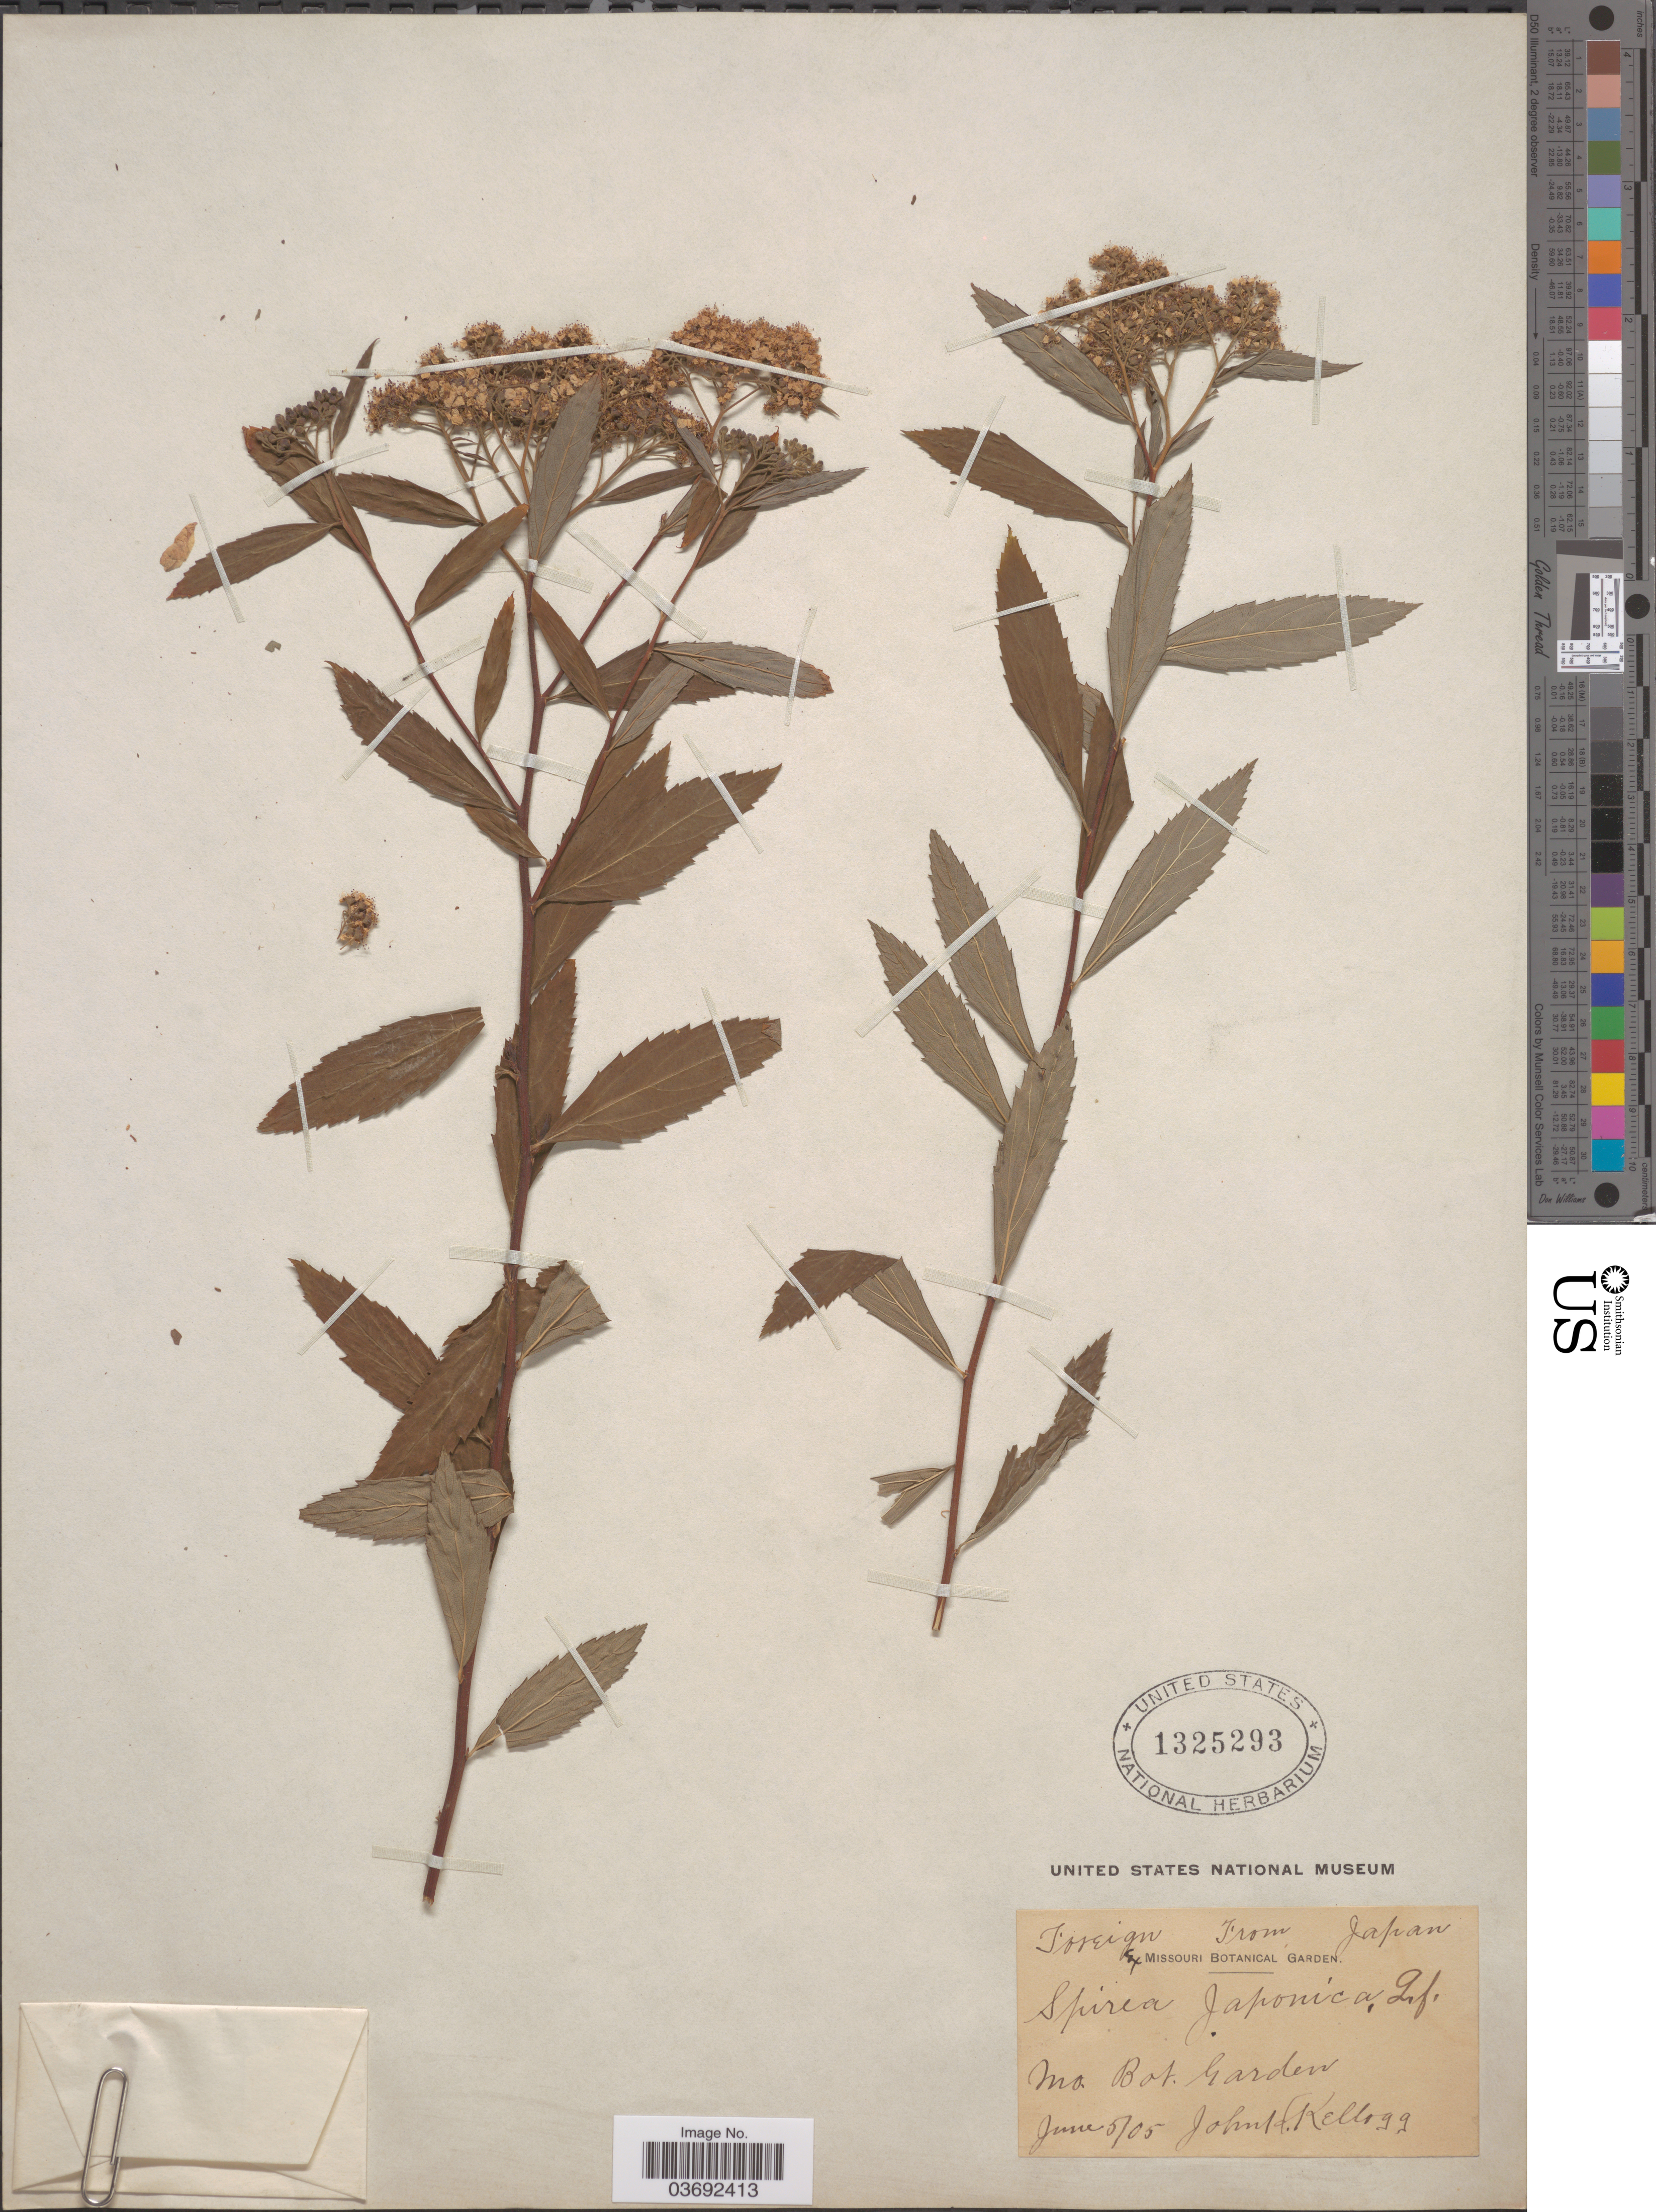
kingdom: Plantae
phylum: Tracheophyta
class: Magnoliopsida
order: Rosales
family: Rosaceae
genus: Spiraea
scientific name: Spiraea japonica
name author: L. f.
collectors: J. H. Kellogg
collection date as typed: Transcribed d/m/y: 5/6/5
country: United States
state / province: Missouri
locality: Mo. Bot. Garden.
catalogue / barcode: US 1325293